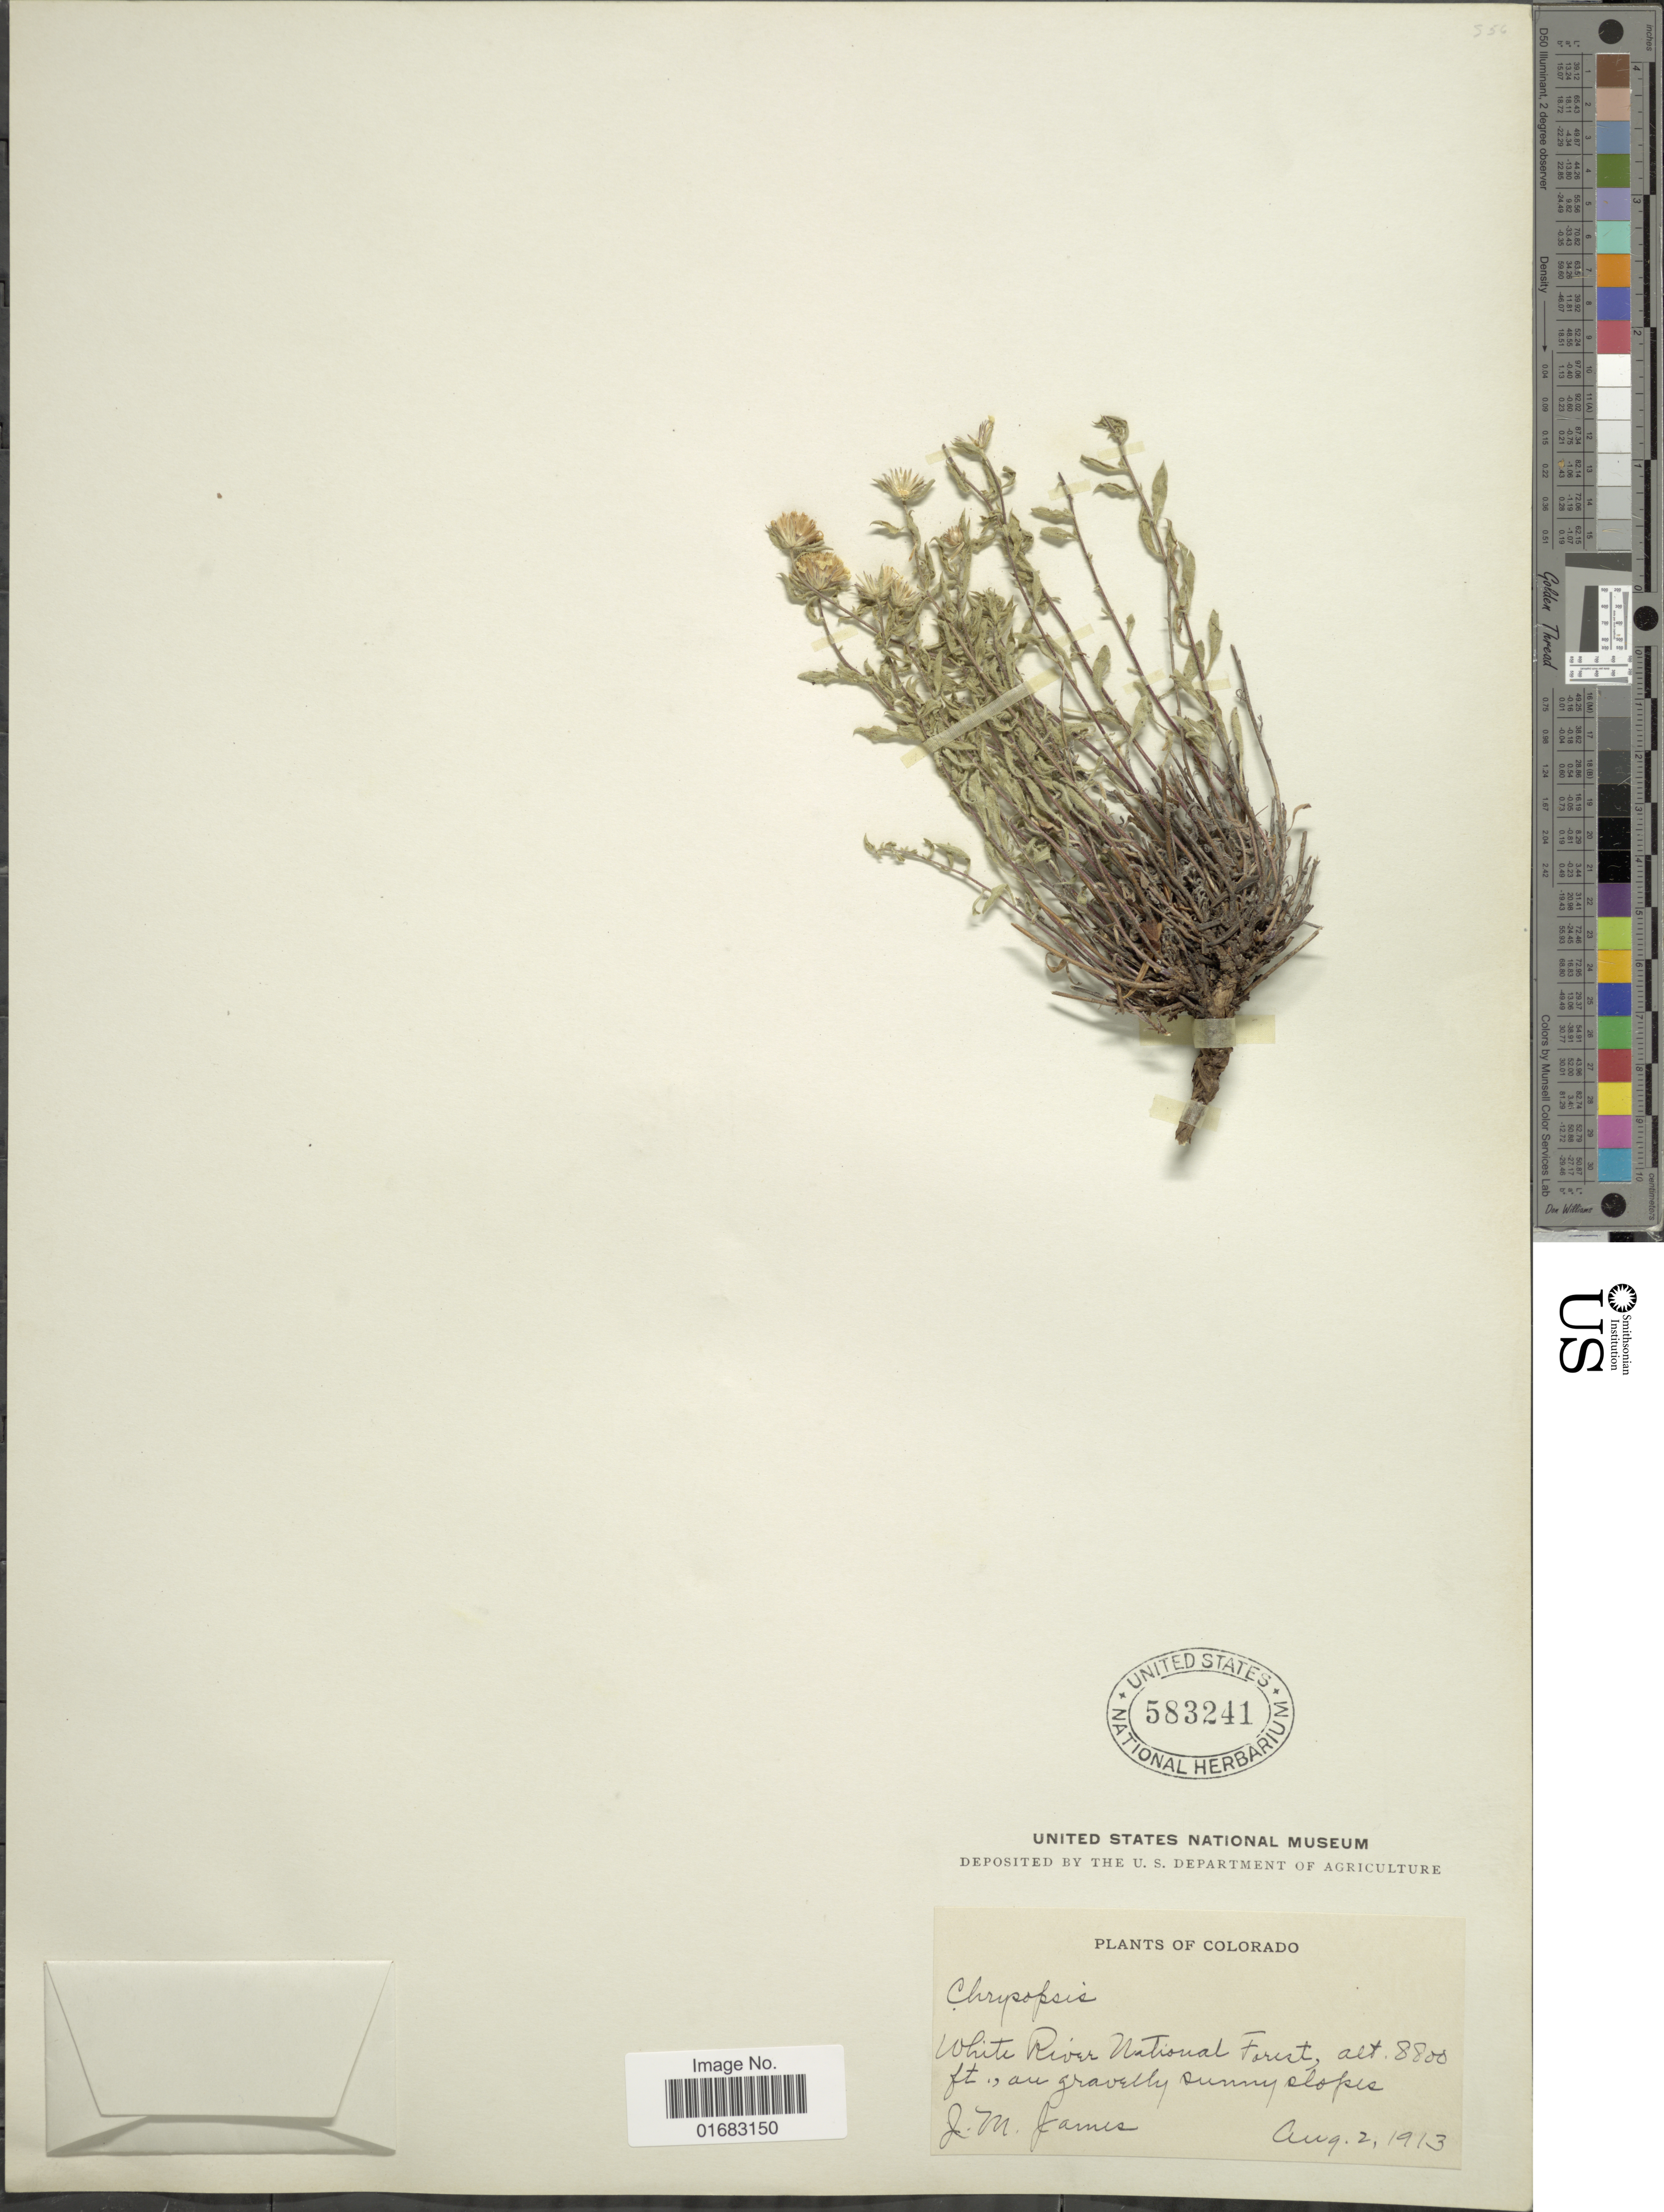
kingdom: Plantae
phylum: Tracheophyta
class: Magnoliopsida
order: Asterales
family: Asteraceae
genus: Heterotheca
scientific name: Heterotheca sp.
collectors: K. James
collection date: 1913-08-02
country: United States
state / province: Colorado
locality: Colorado. White River National Forest,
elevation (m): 2682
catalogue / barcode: US 583241